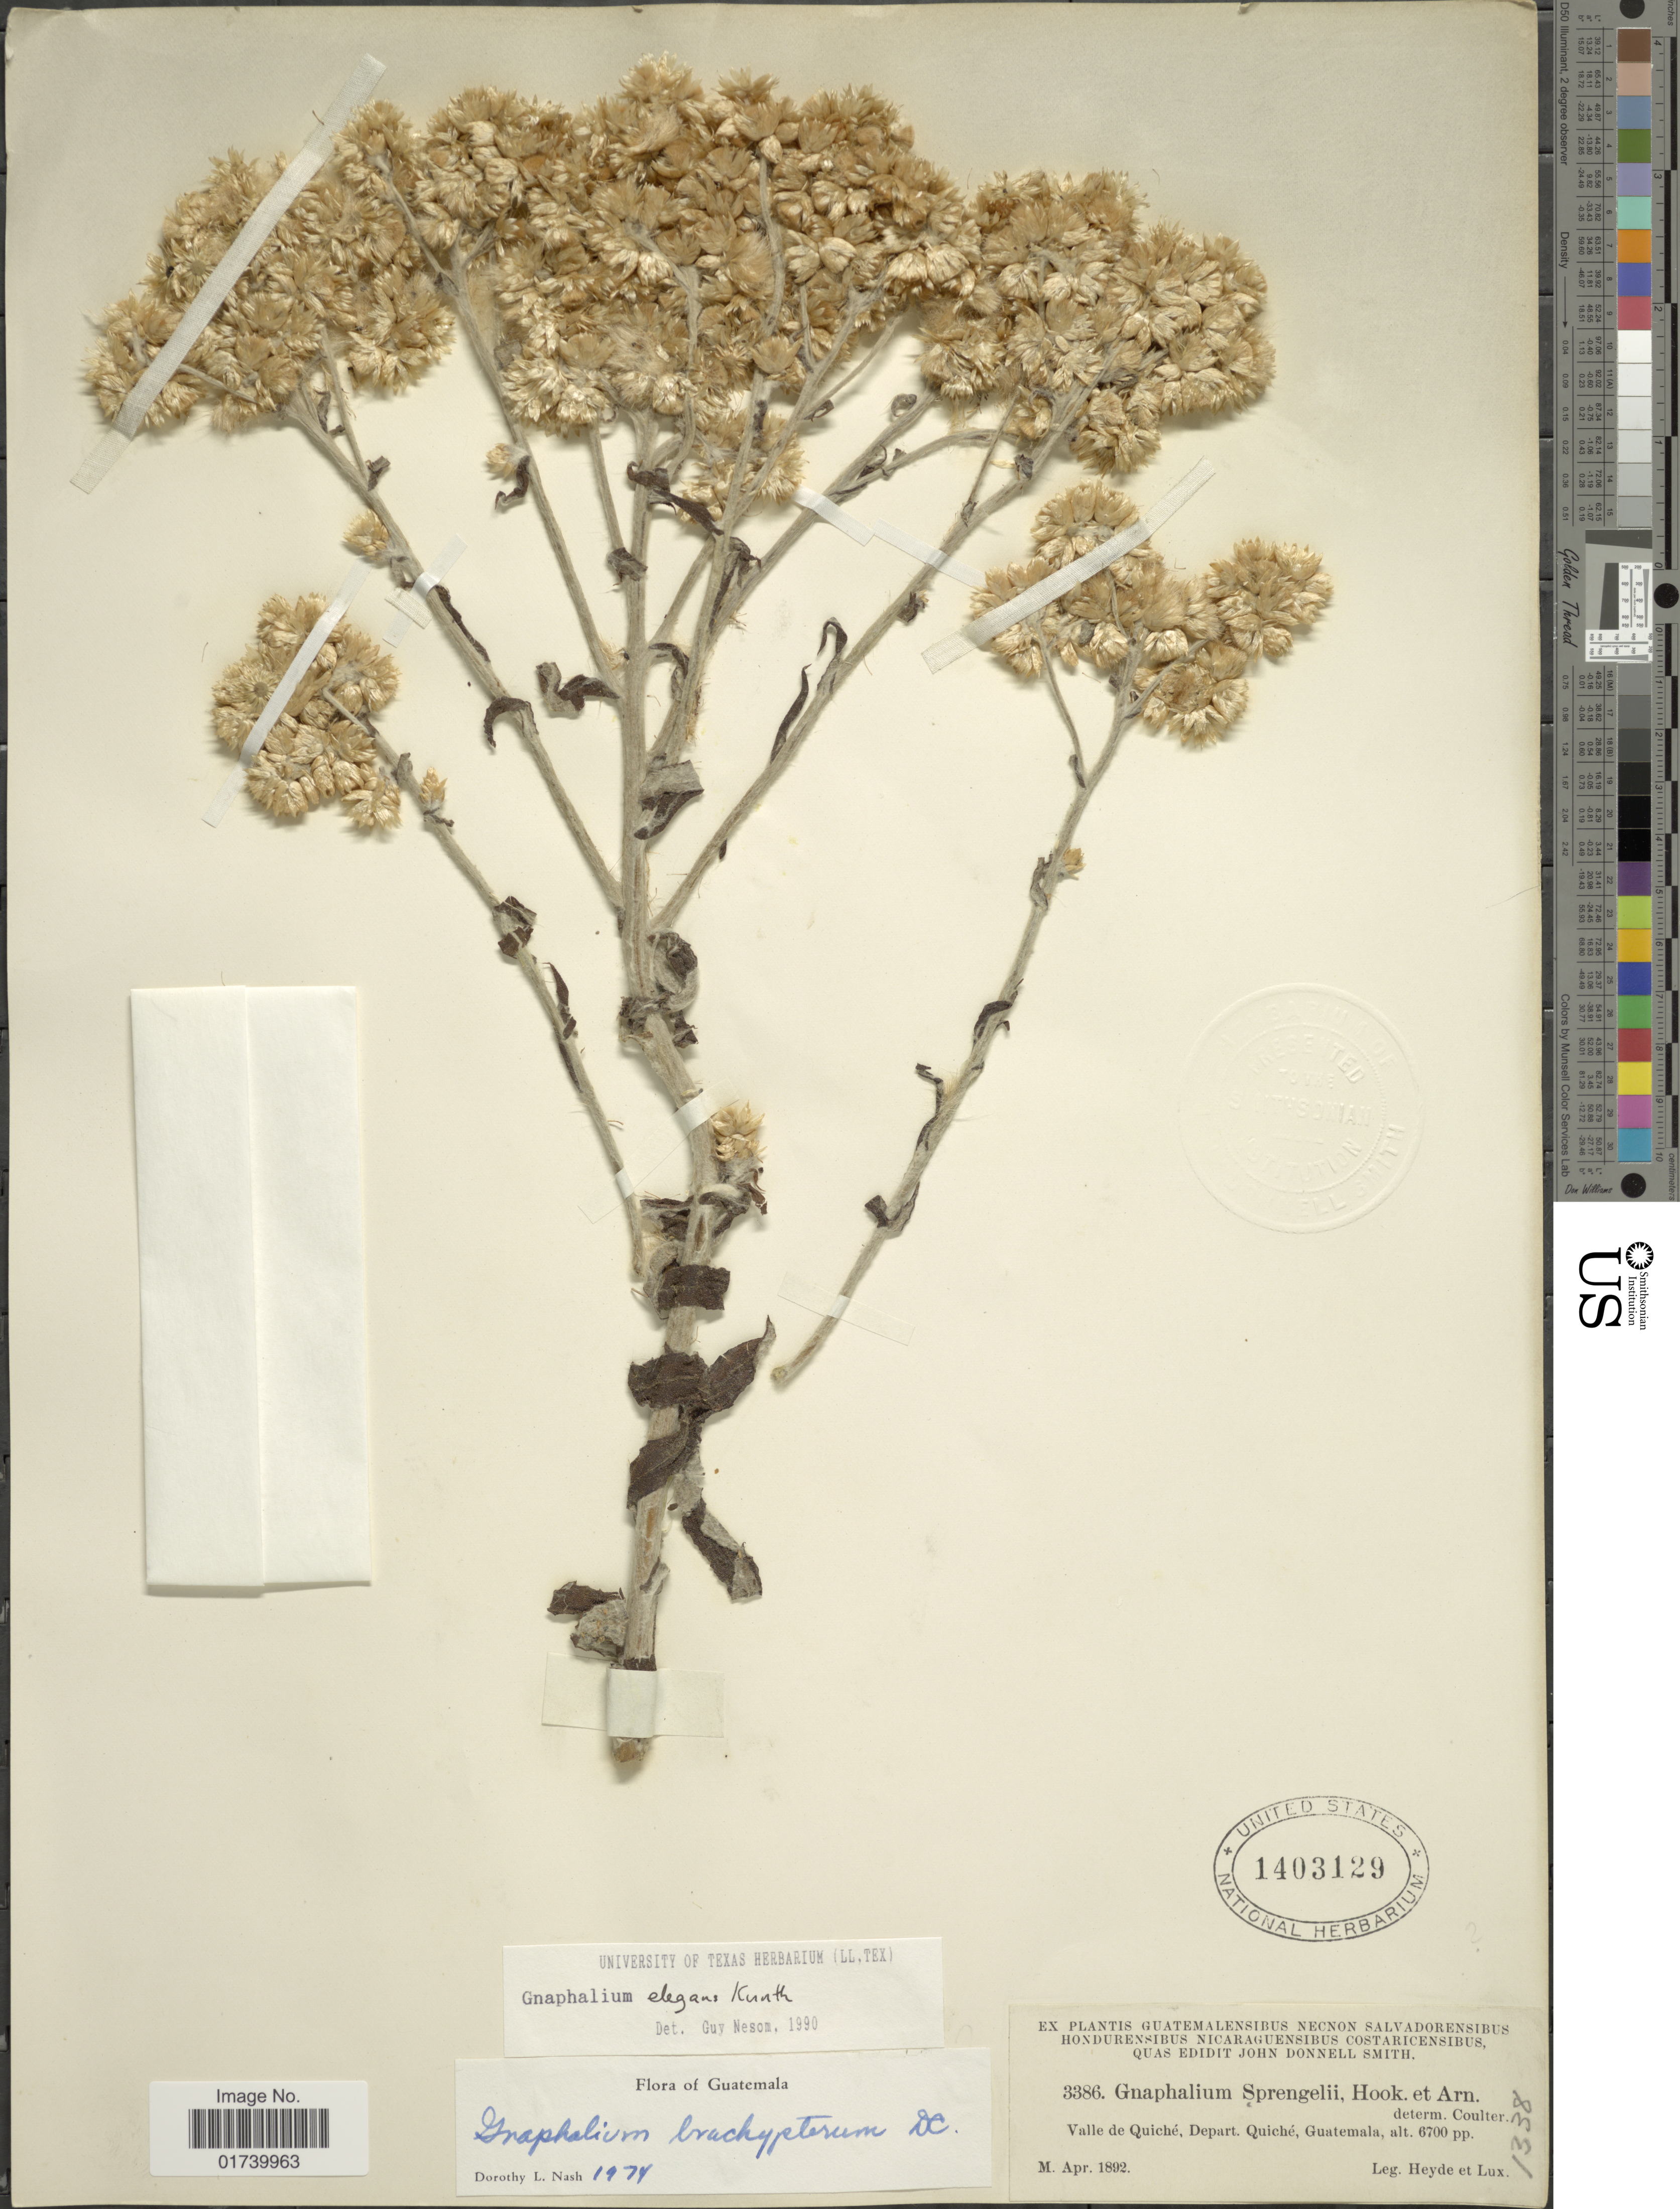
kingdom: Plantae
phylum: Tracheophyta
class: Magnoliopsida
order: Asterales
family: Asteraceae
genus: Pseudognaphalium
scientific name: Pseudognaphalium elegans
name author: (Kunth) Kartesz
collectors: Heyde & Lux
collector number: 3386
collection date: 1892-04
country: Guatemala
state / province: El Quiché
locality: Valle de Quiche, Depart, Quiche.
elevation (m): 2042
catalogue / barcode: US 1403129